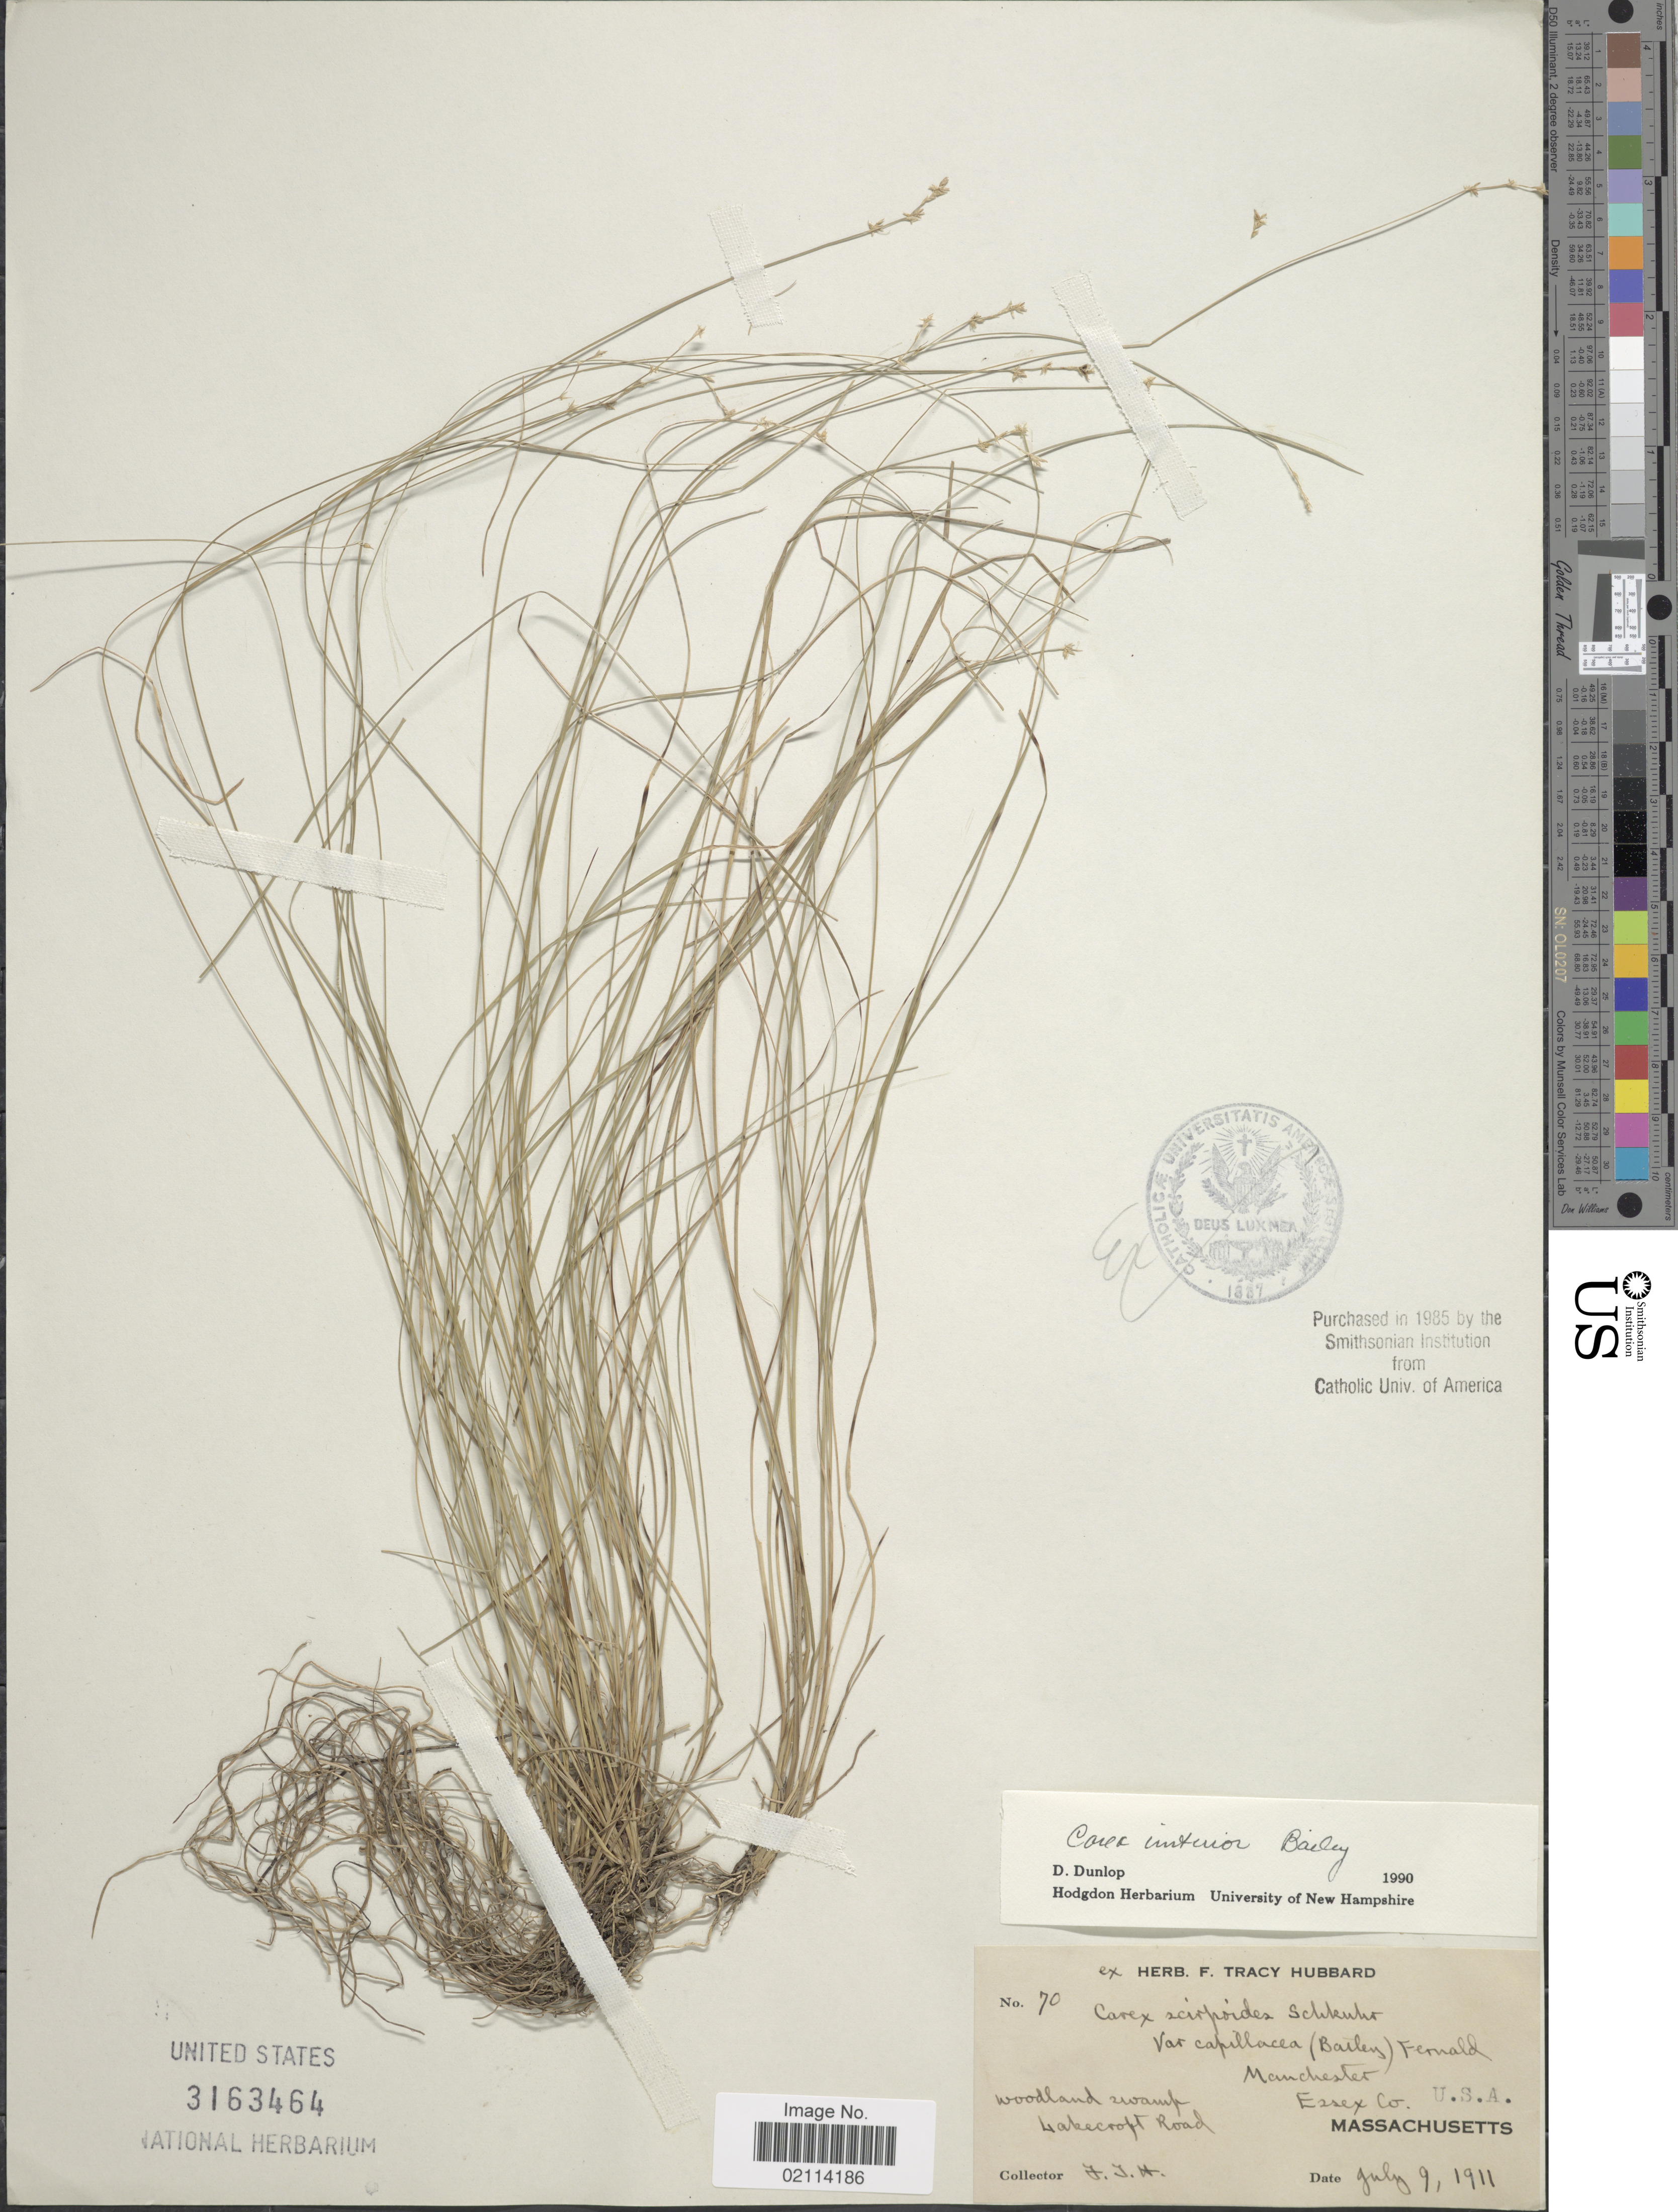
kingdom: Plantae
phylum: Tracheophyta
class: Liliopsida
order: Poales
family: Cyperaceae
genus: Carex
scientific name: Carex interior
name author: L.H. Bailey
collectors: F. T. Hubbard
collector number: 70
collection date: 1911-07-09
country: United States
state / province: Massachusetts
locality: Manchester, Essex Co., woodland swamp, Wakecroft Road.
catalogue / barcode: US 3163464